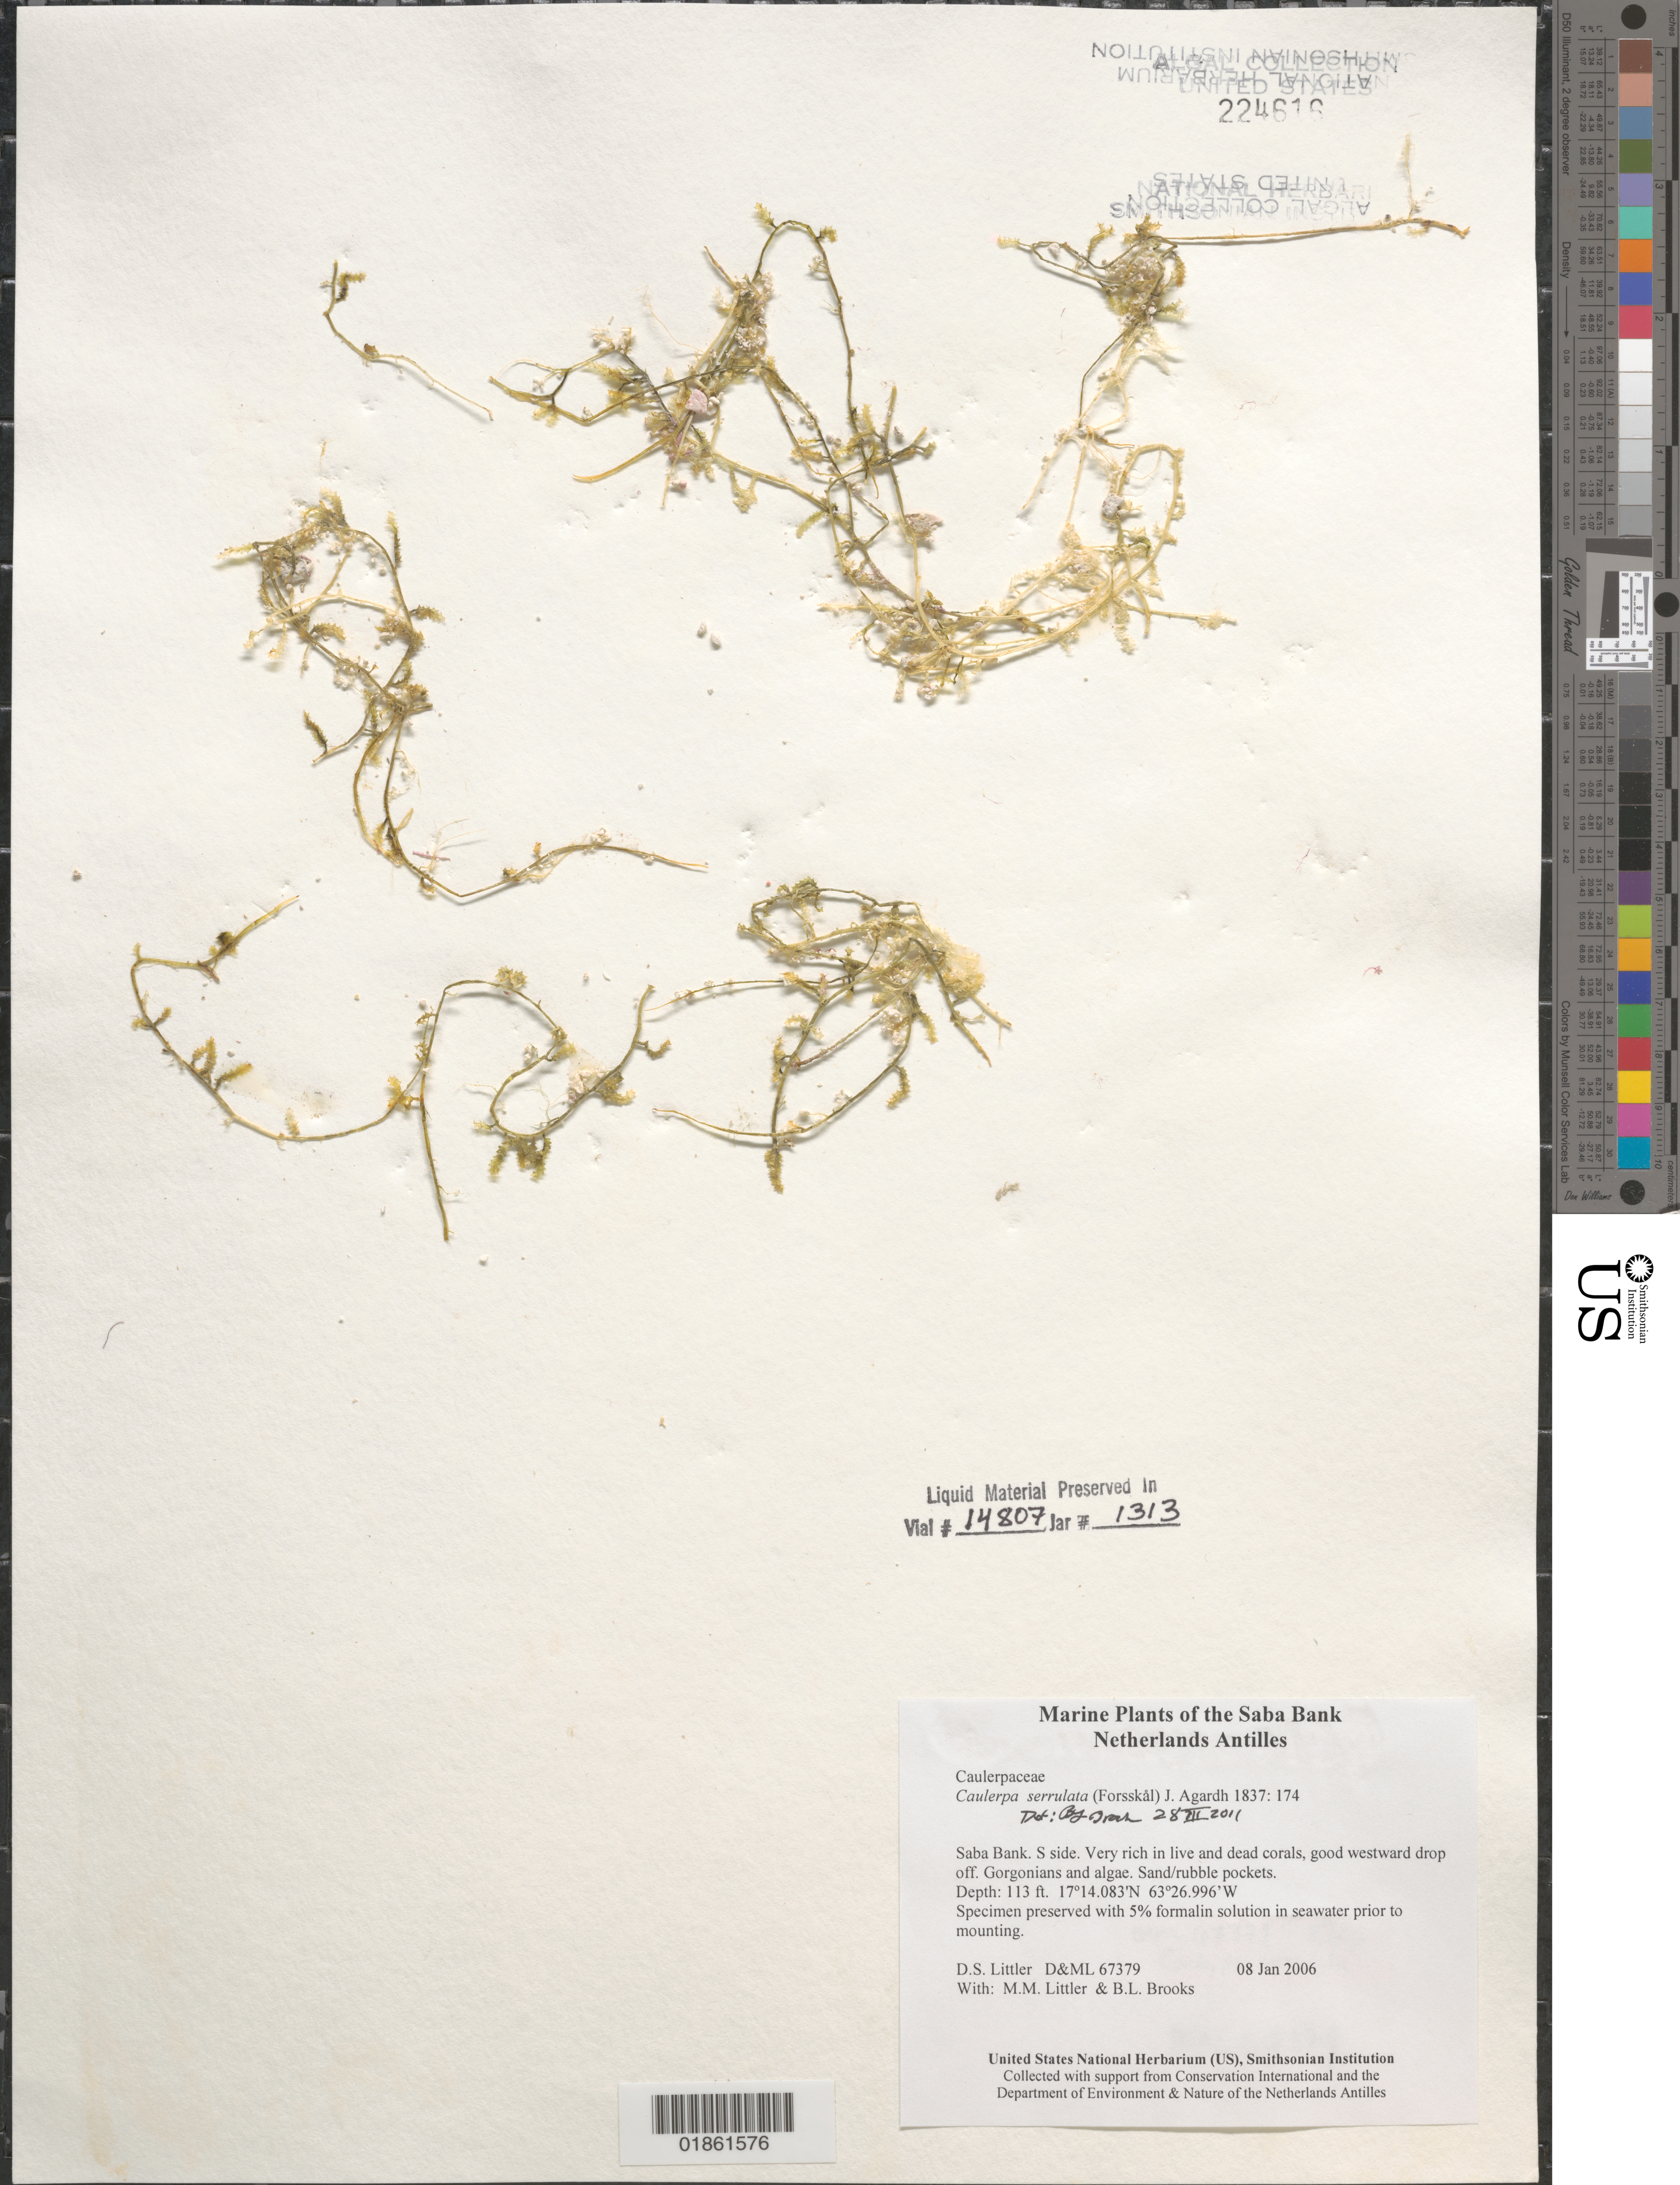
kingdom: Plantae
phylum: Chlorophyta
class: Ulvophyceae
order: Bryopsidales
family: Caulerpaceae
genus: Caulerpa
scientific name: Caulerpa serrulata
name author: (Forssk.) J. Agardh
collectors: M. M. Littler, D. S. Littler & B. Brooks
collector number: D&ML 67379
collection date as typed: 08 Jan 2006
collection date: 2006-01-08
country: Netherlands Antilles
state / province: ABC Islands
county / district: Saba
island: Saba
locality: Saba Bank, south side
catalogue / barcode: US 224616